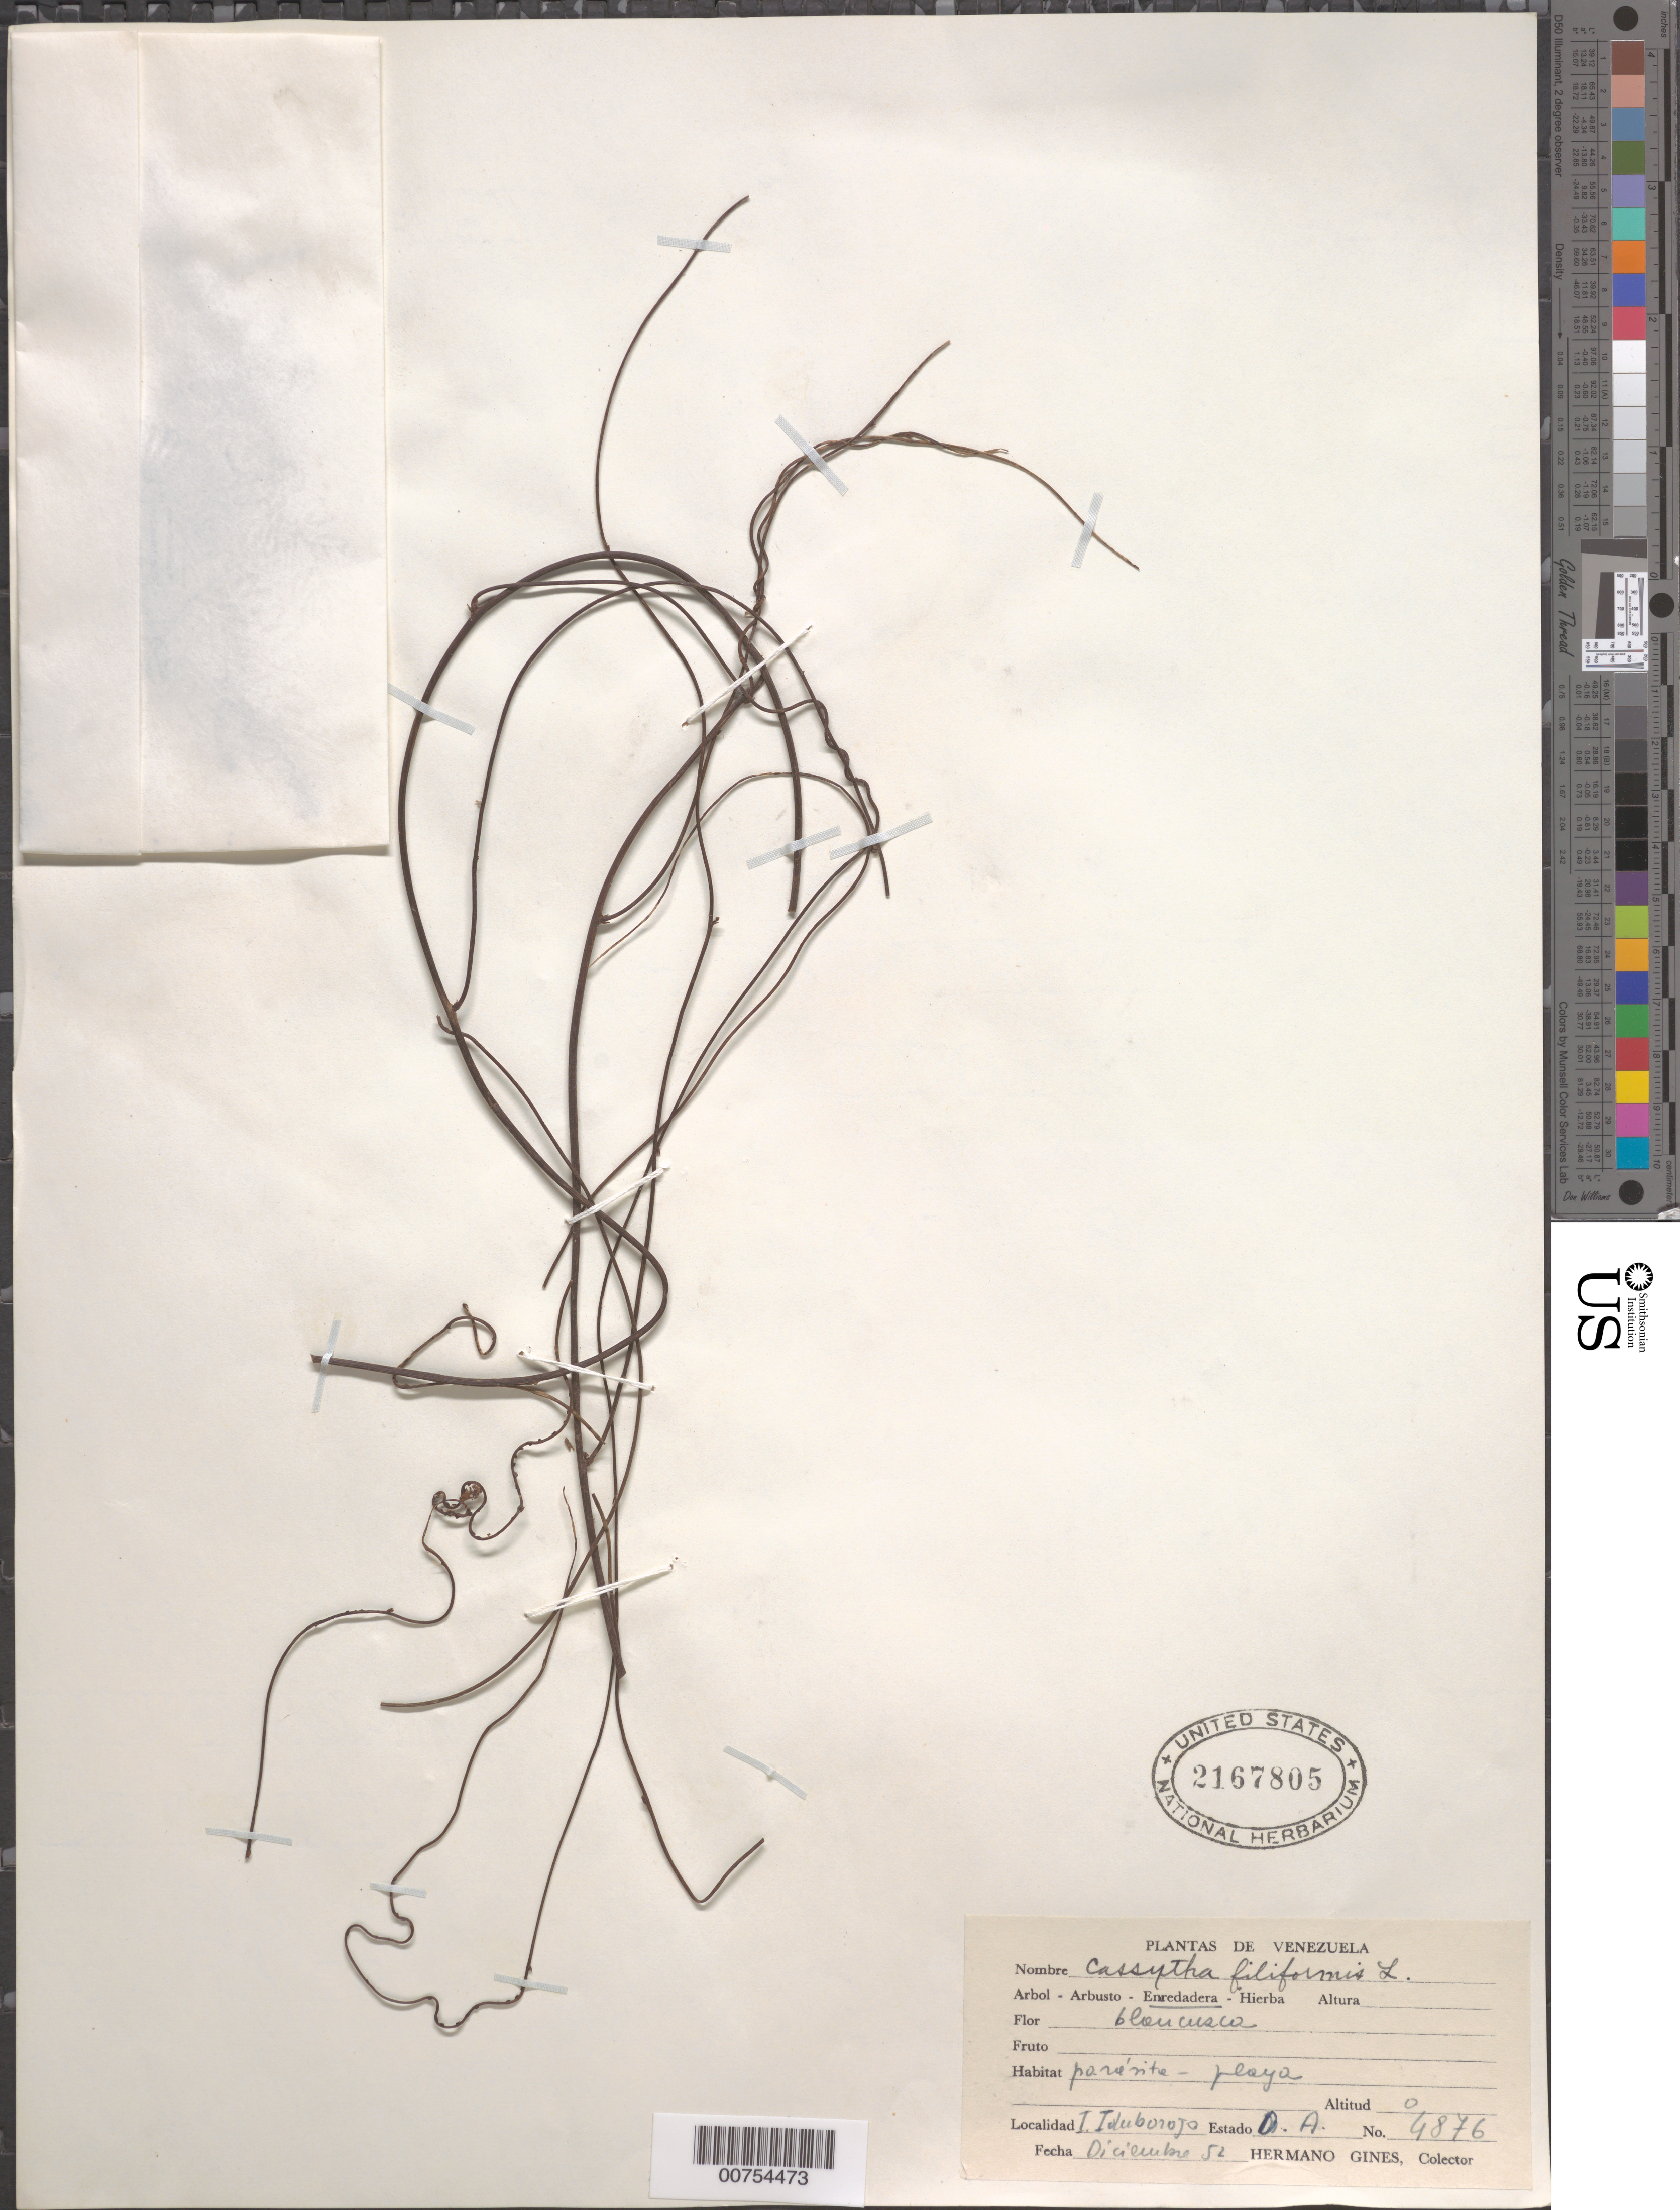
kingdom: Plantae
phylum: Tracheophyta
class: Magnoliopsida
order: Laurales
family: Lauraceae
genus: Cassytha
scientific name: Cassytha filiformis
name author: L.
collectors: H. Gines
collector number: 4876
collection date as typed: Dec-52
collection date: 1952-12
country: Venezuela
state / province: Delta Amacuro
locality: Isla Burojoida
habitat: Playa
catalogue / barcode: US 2167805